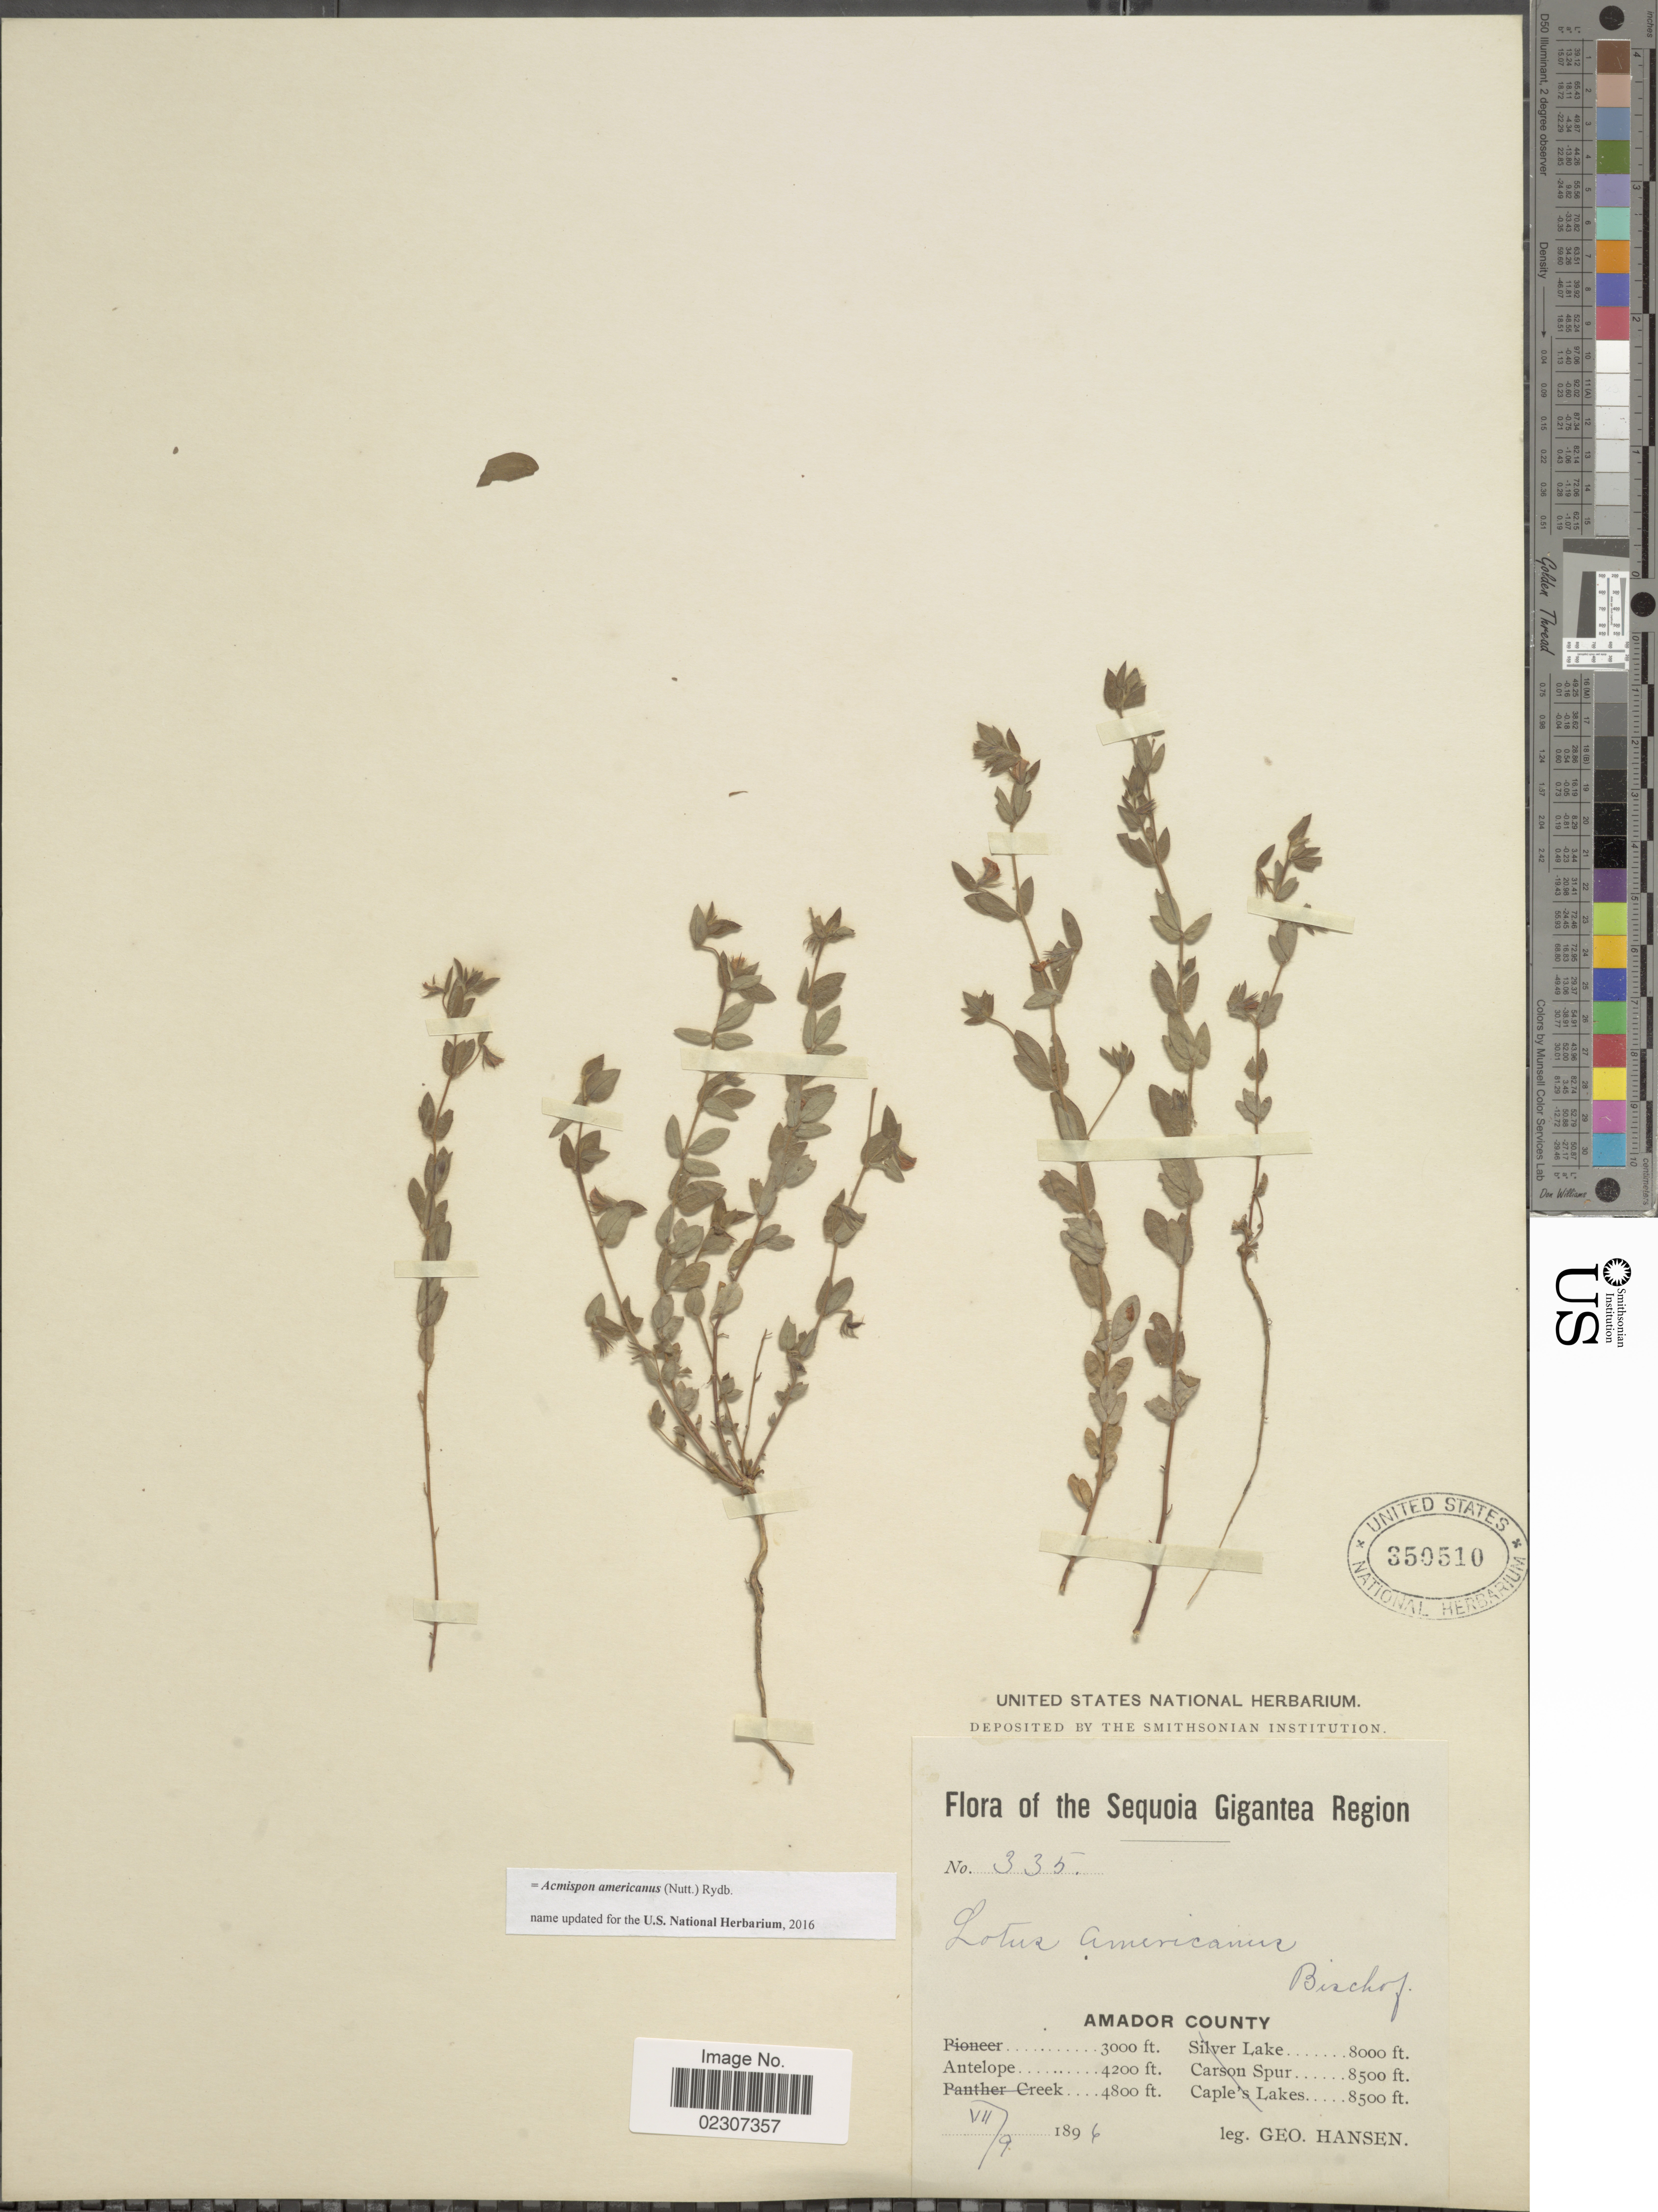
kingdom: Plantae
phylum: Tracheophyta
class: Magnoliopsida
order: Fabales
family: Fabaceae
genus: Acmispon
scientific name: Acmispon americanus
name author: (Nutt.) Rydb.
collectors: G. Hansen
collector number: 335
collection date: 1896-07-09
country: United States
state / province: California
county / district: Amador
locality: Sequoia Gigantea Region, Amador County, Antelope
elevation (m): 1280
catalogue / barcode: US 350510